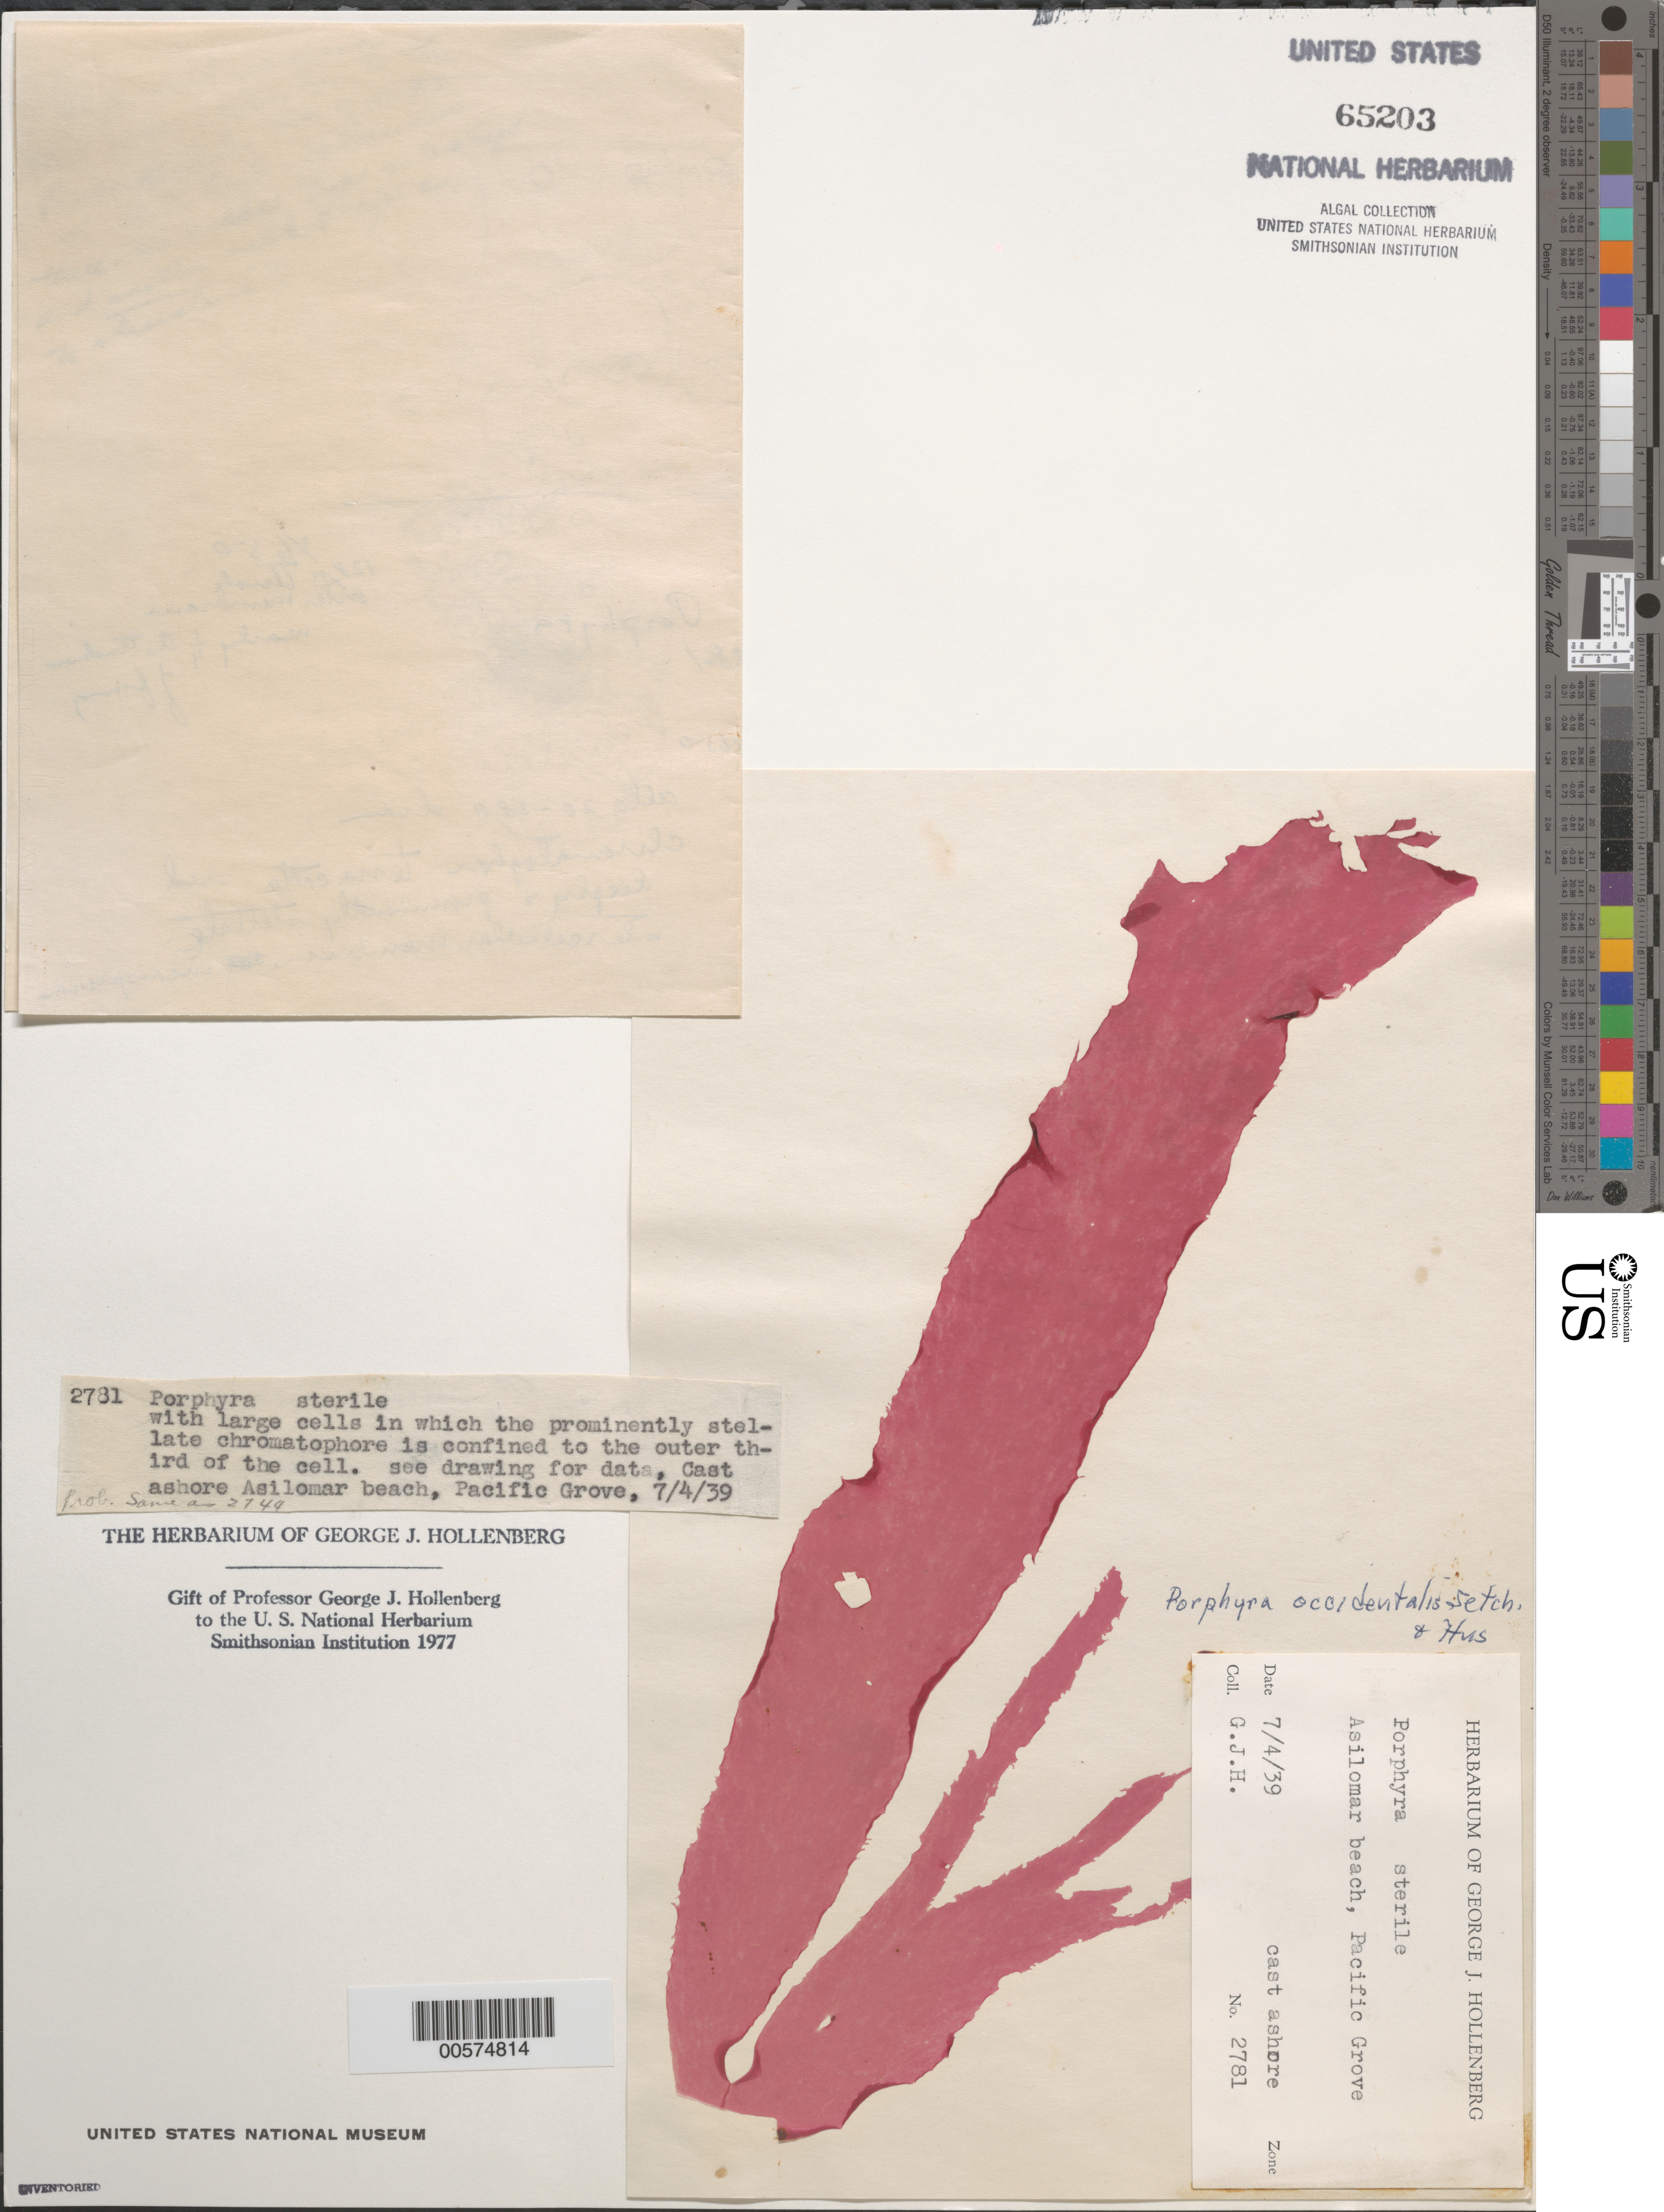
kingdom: Plantae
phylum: Rhodophyta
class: Bangiophyceae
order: Bangiales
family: Bangiaceae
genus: Porphyra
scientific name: Porphyra occidentalis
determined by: Hollenberg, George J.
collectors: G. Hollenberg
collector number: GJH 2781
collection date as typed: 04 Jul 1939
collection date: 1939-07-04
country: United States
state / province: California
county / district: Monterey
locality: Asilomar Beach, Pacific Grove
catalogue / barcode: US 65203